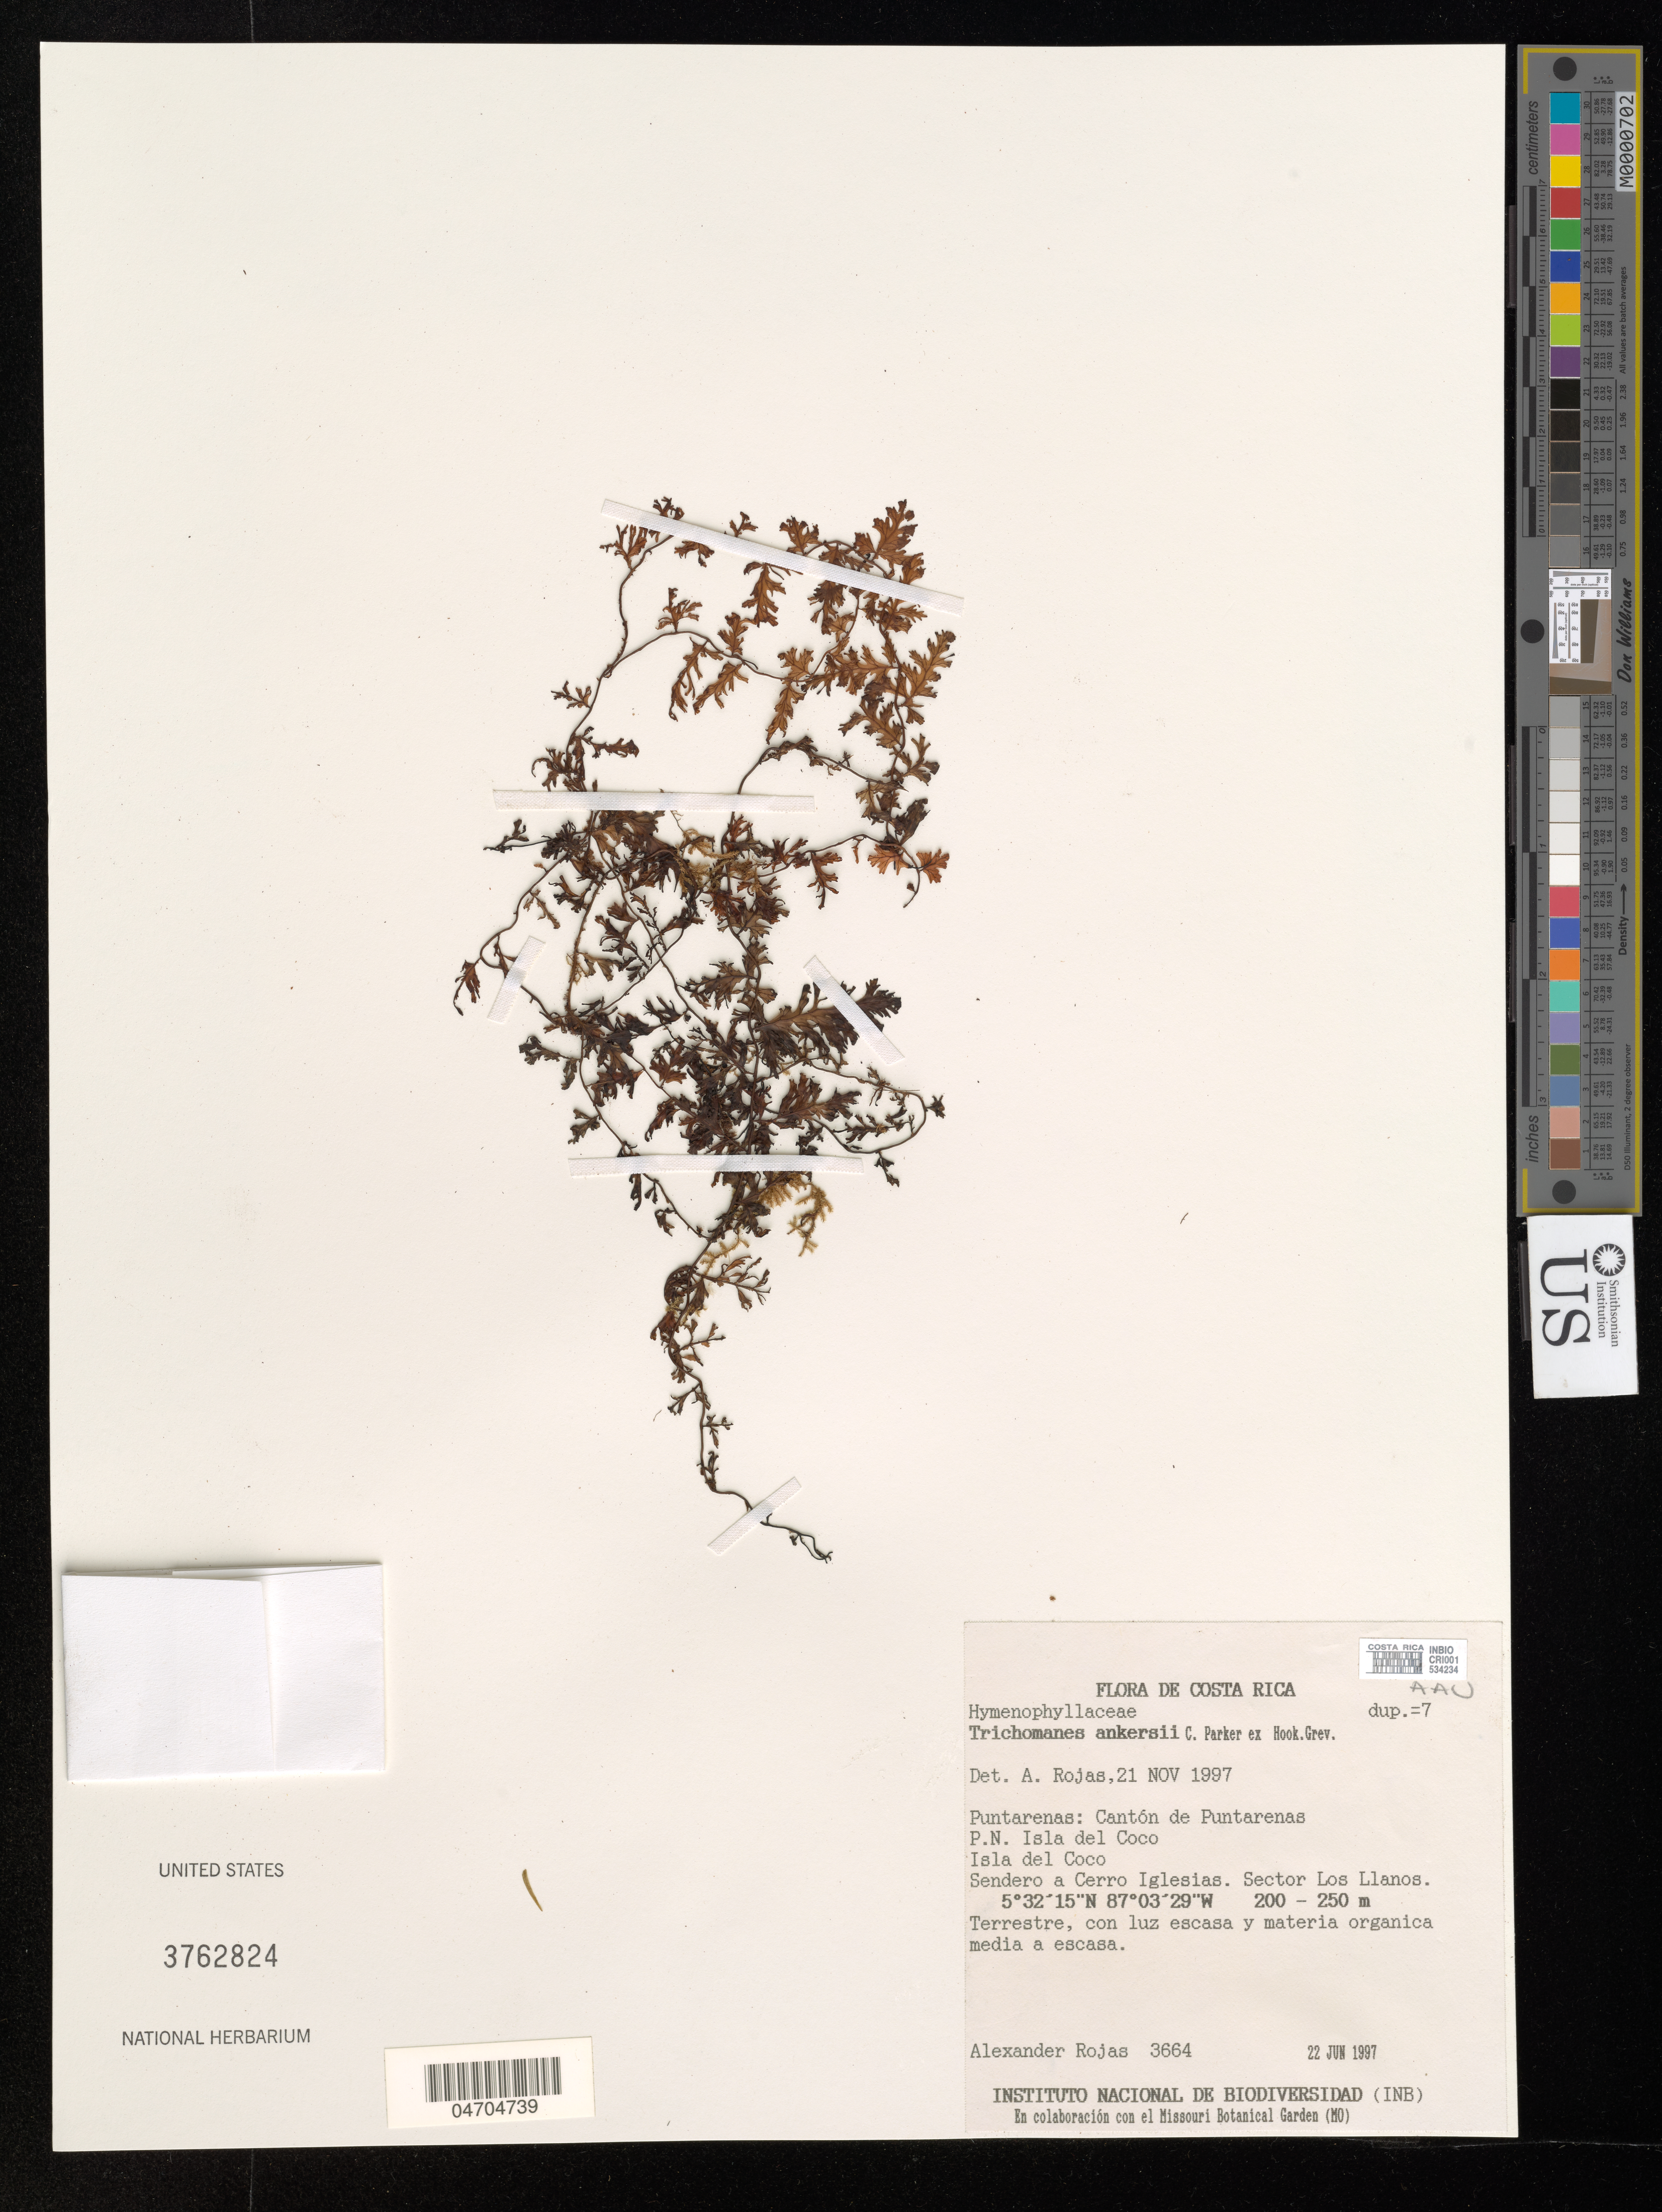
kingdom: Plantae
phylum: Tracheophyta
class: Polypodiopsida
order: Hymenophyllales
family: Hymenophyllaceae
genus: Trichomanes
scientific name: Trichomanes ankersii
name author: C. Parker ex Hook. & Grev.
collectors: A. Rojas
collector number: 3664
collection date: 1997-06-22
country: Costa Rica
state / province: Puntarenas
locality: Cantón de Puntarenas. P. N. Isla del Coco. Isla del Coco. Sendero a Cerro Iglesias. Sector Los Llanos.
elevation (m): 200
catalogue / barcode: US 3762824